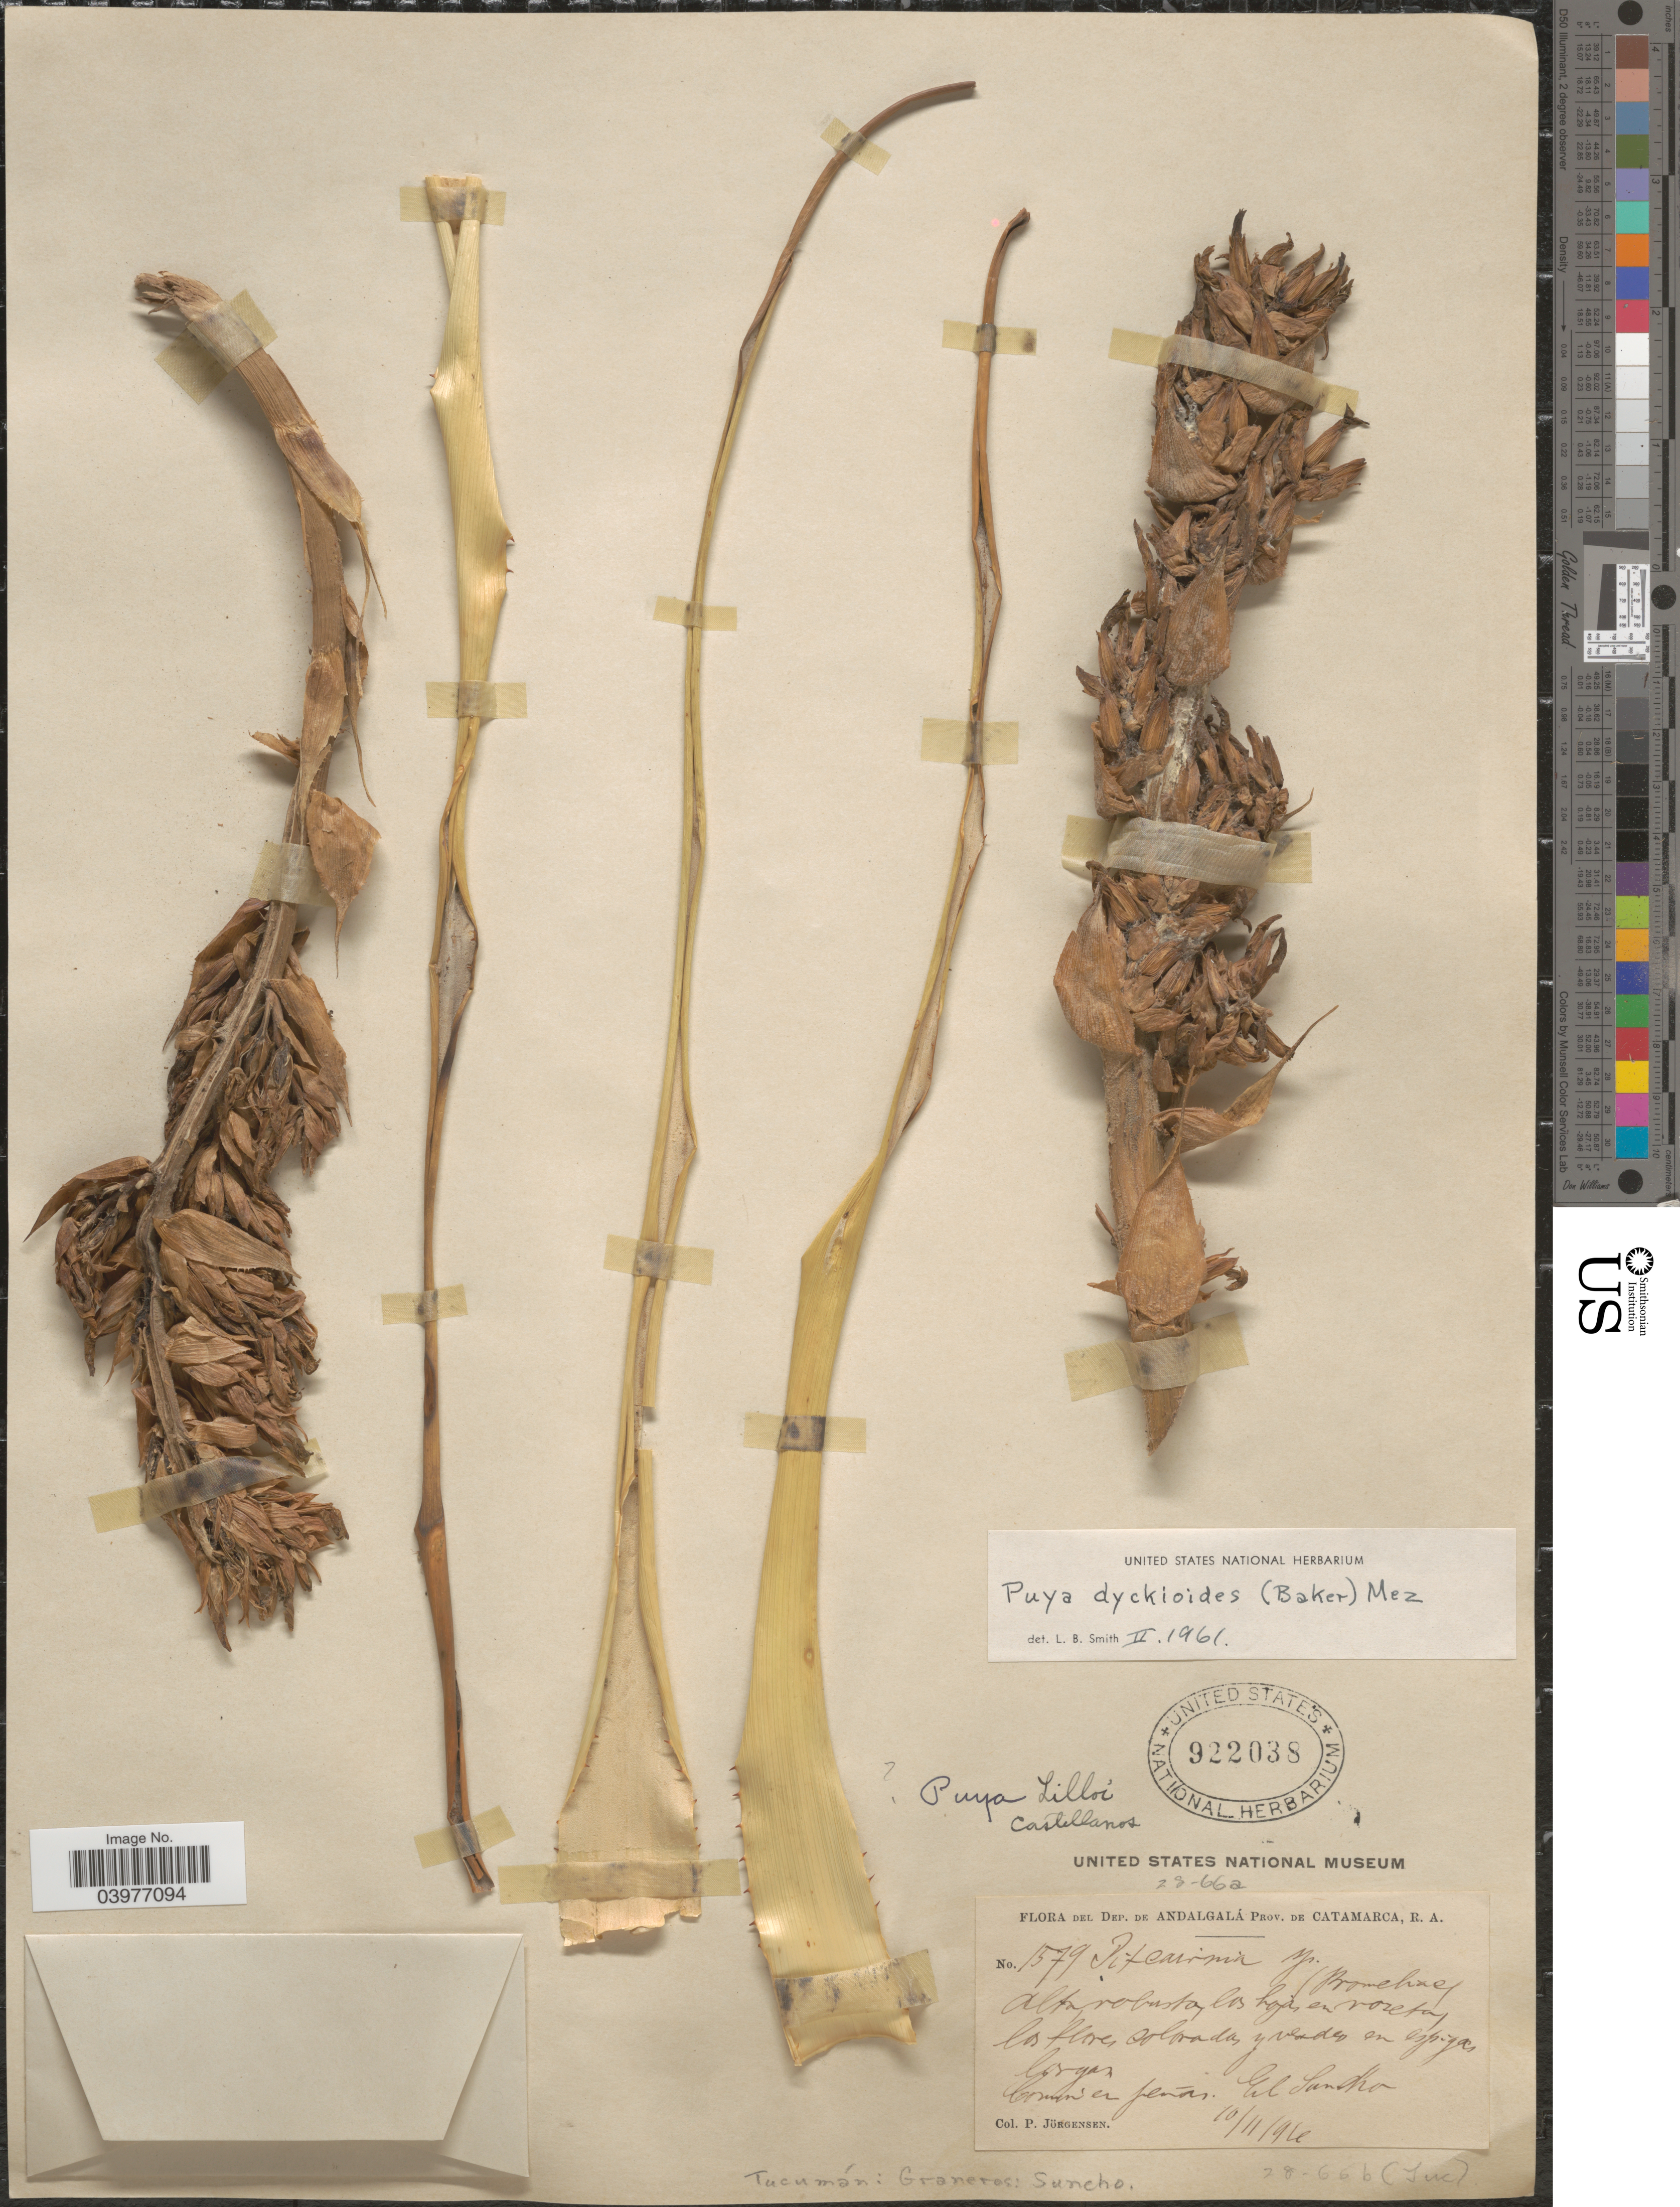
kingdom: Plantae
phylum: Tracheophyta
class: Liliopsida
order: Poales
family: Bromeliaceae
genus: Puya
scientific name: Puya dyckioides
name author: (Baker) Mez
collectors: P. Jörgensen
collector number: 1579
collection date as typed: Transcribed d/m/y: 10/11/96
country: Argentina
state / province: Tucuman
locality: Dep. de Andalgalá. El Suncho. Graneros: Sancho.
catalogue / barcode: US 922038